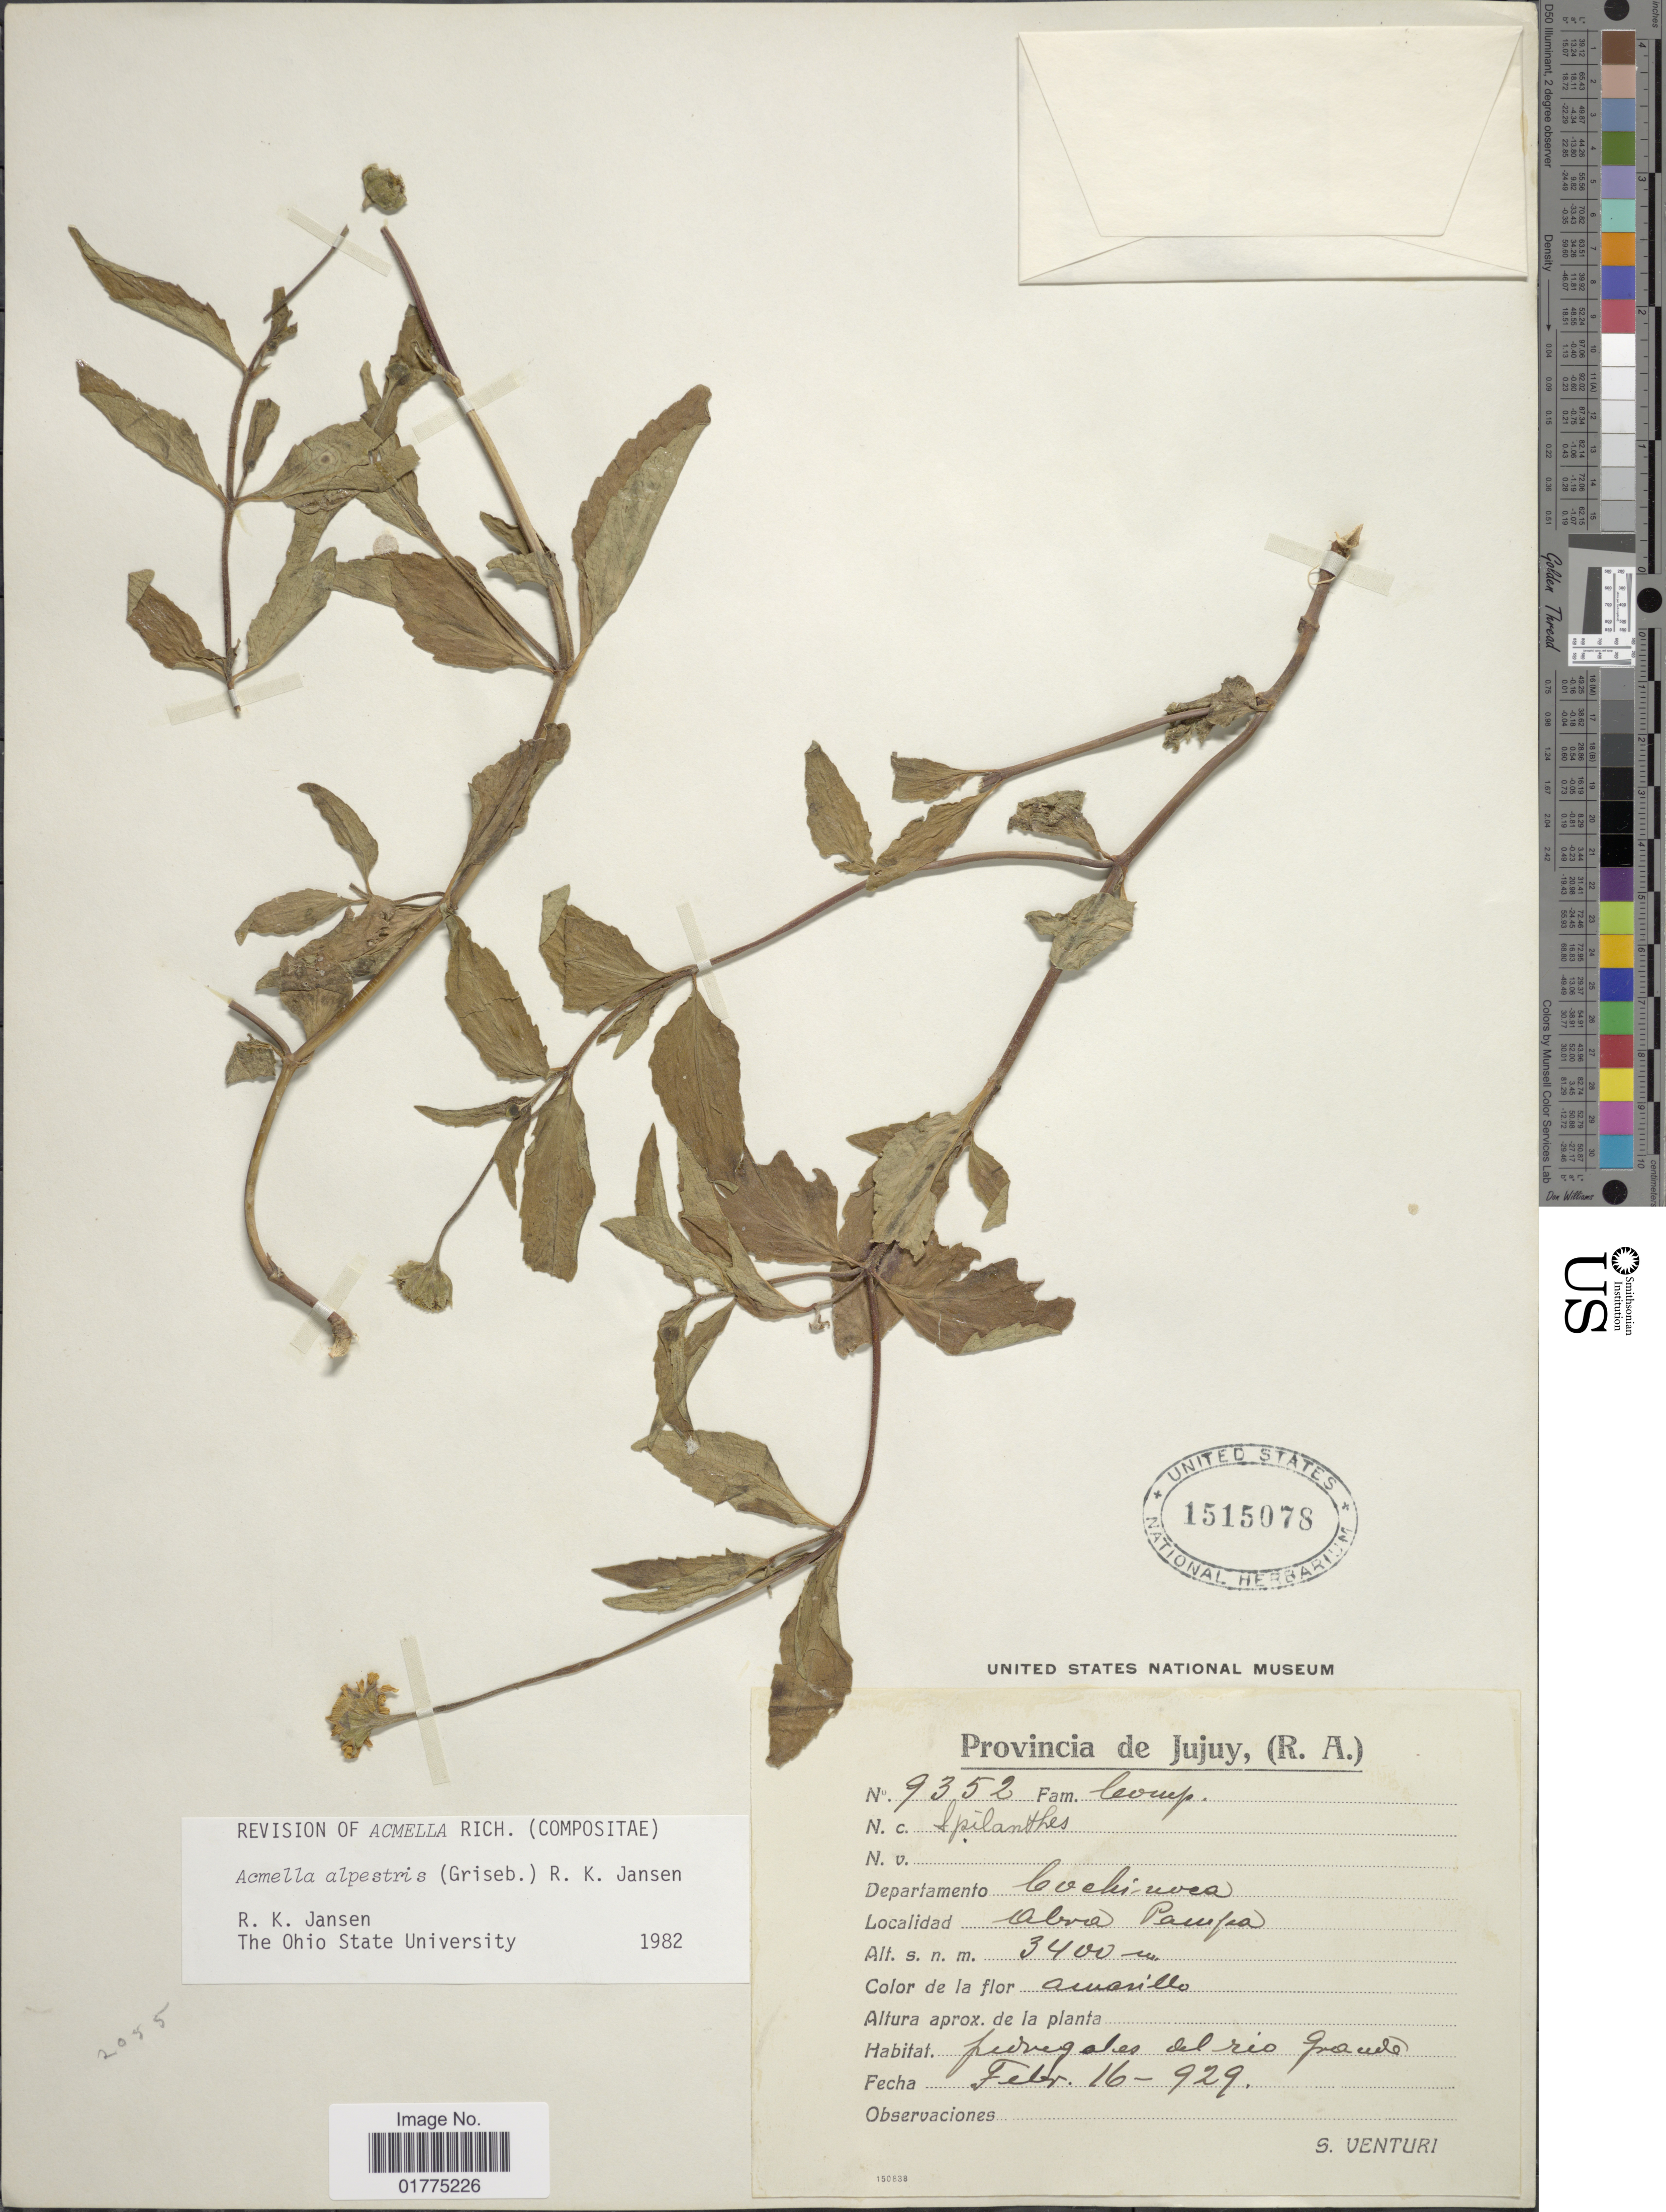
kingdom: Plantae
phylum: Tracheophyta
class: Magnoliopsida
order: Asterales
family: Asteraceae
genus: Acmella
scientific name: Acmella alpestris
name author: (Griseb.) R.K. Jansen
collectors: S. Venturi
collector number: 9352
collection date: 1929-02-16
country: Argentina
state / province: Jujuy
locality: Provincia de Jujuy, (R.A.). Departamento Cochinoca. Abra Pampa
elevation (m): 3400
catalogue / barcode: US 1515078